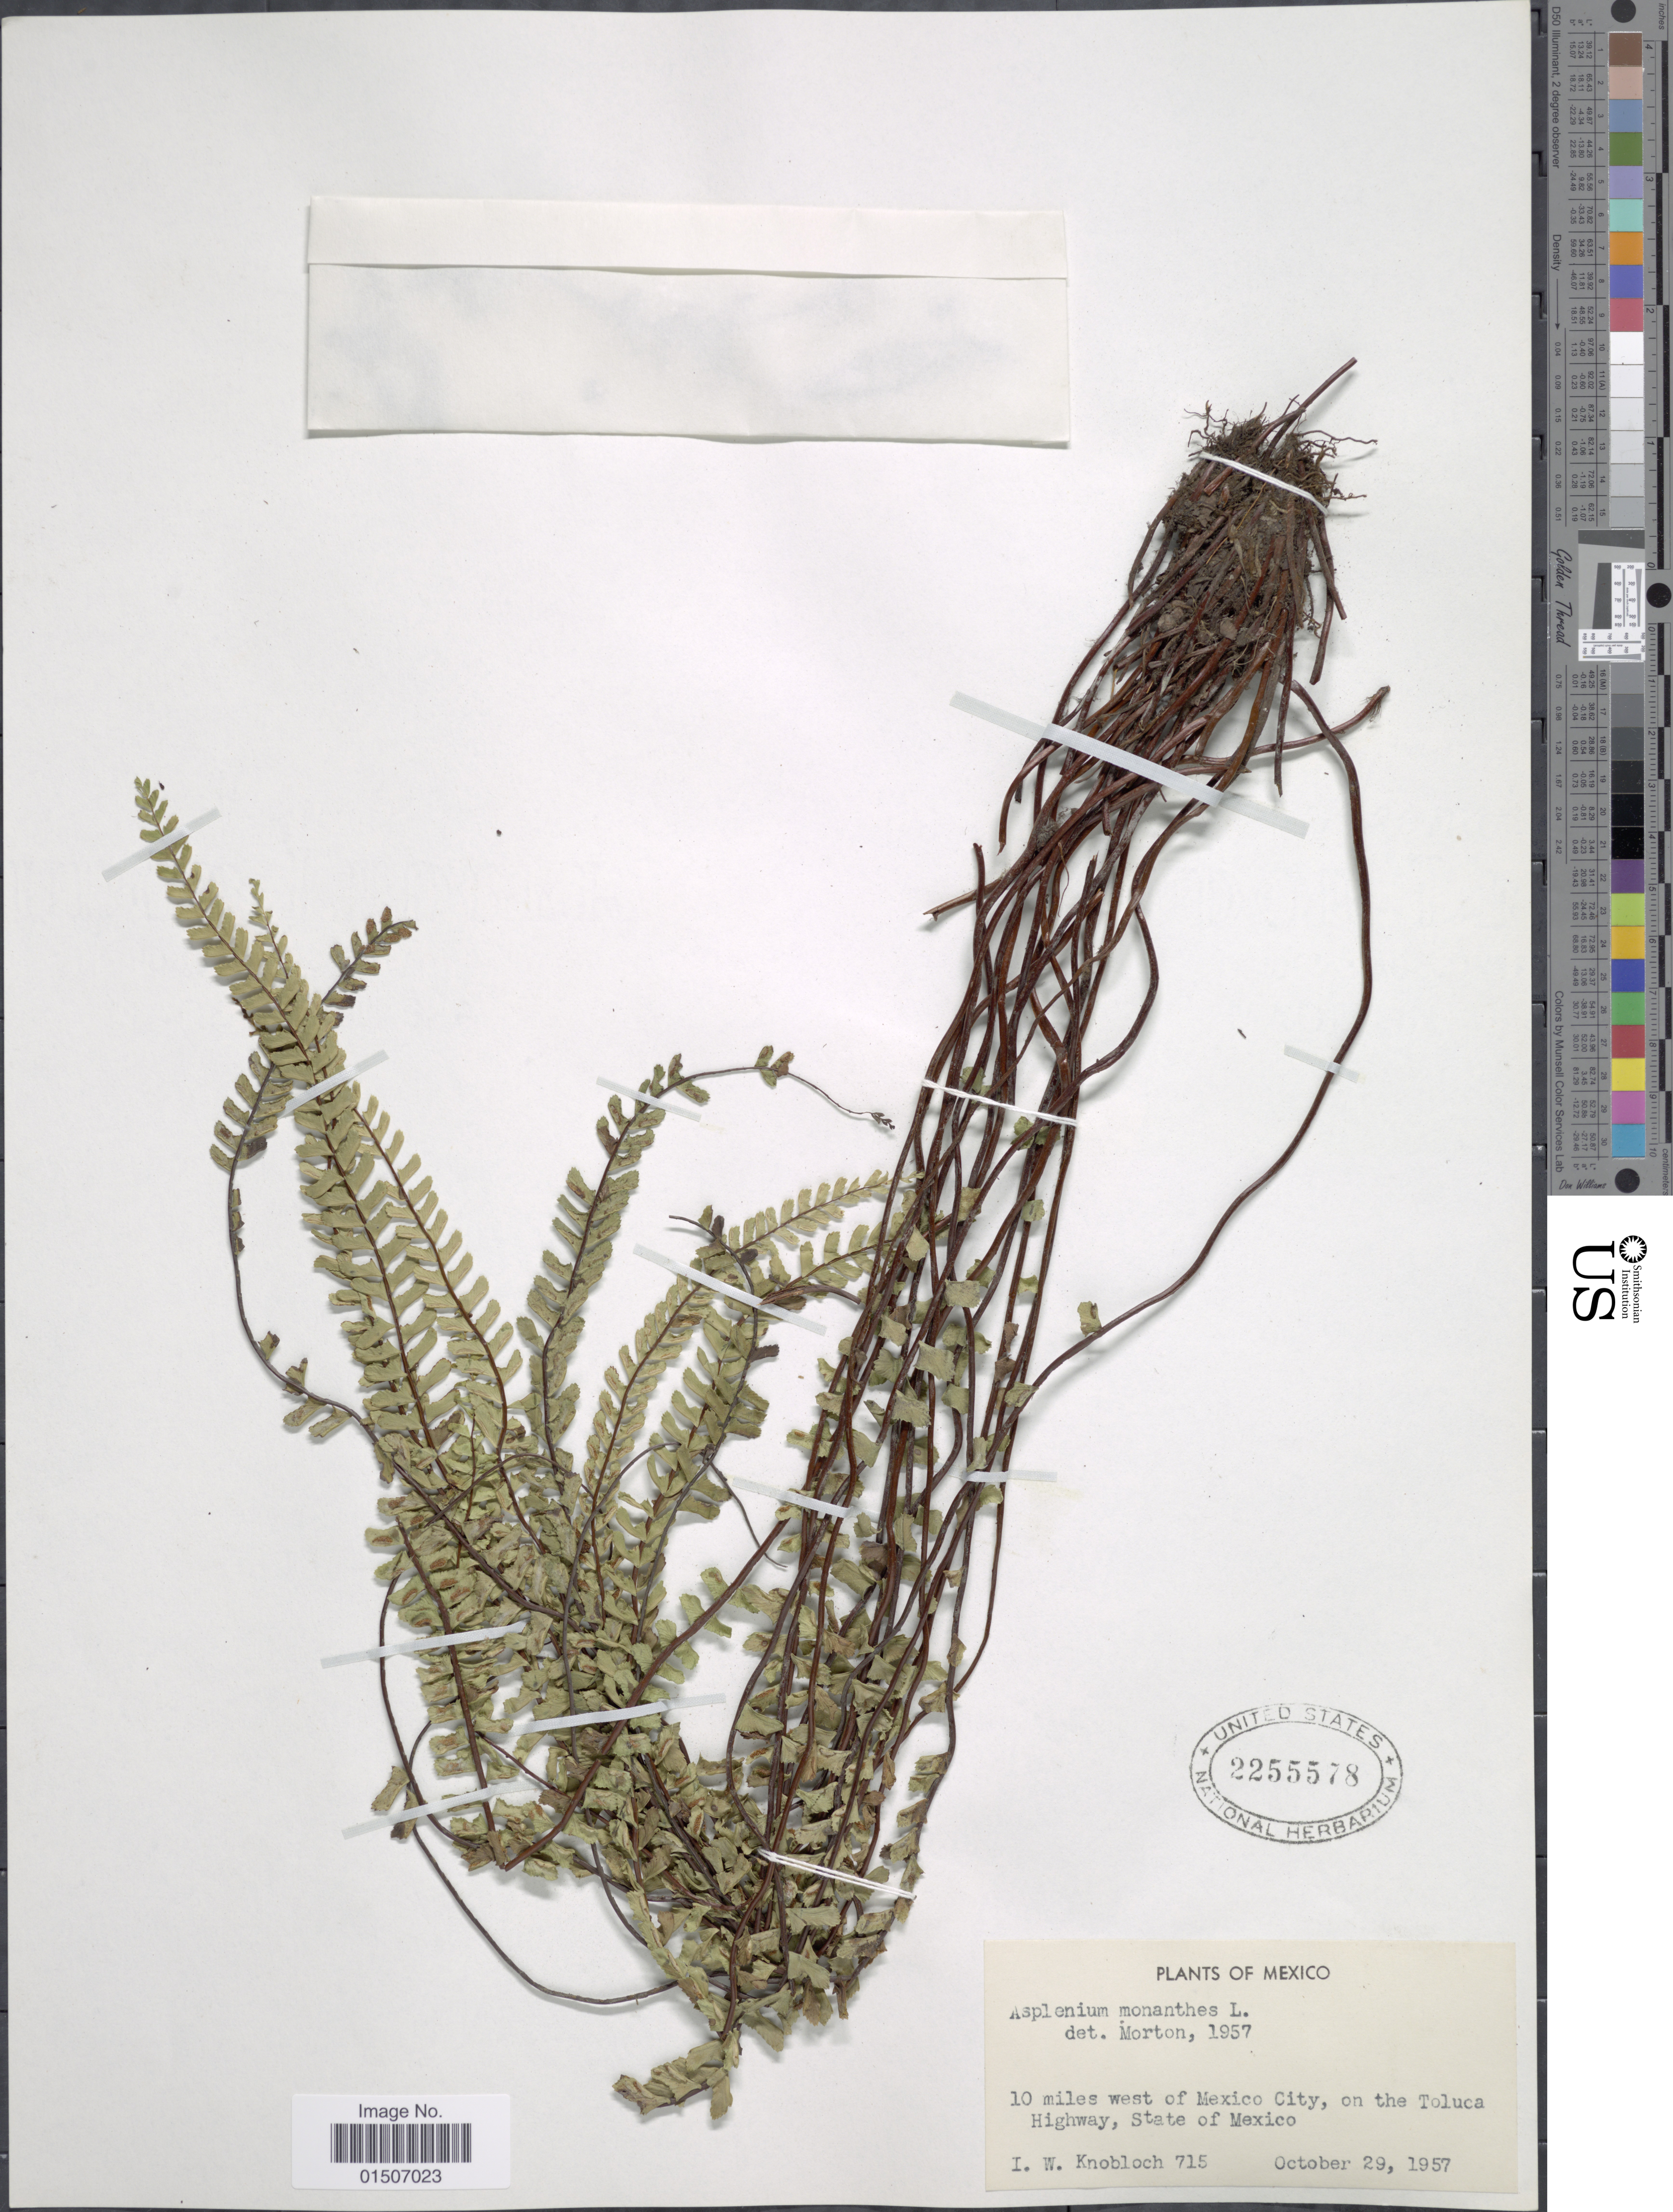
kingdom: Plantae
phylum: Tracheophyta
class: Polypodiopsida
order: Polypodiales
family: Aspleniaceae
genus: Asplenium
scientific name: Asplenium monanthes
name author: L.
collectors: I. W. Knobloch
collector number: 715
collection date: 1957-10-29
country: Mexico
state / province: México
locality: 10 miles west of Mexico City, on the Toluca Highway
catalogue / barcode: US 2255578